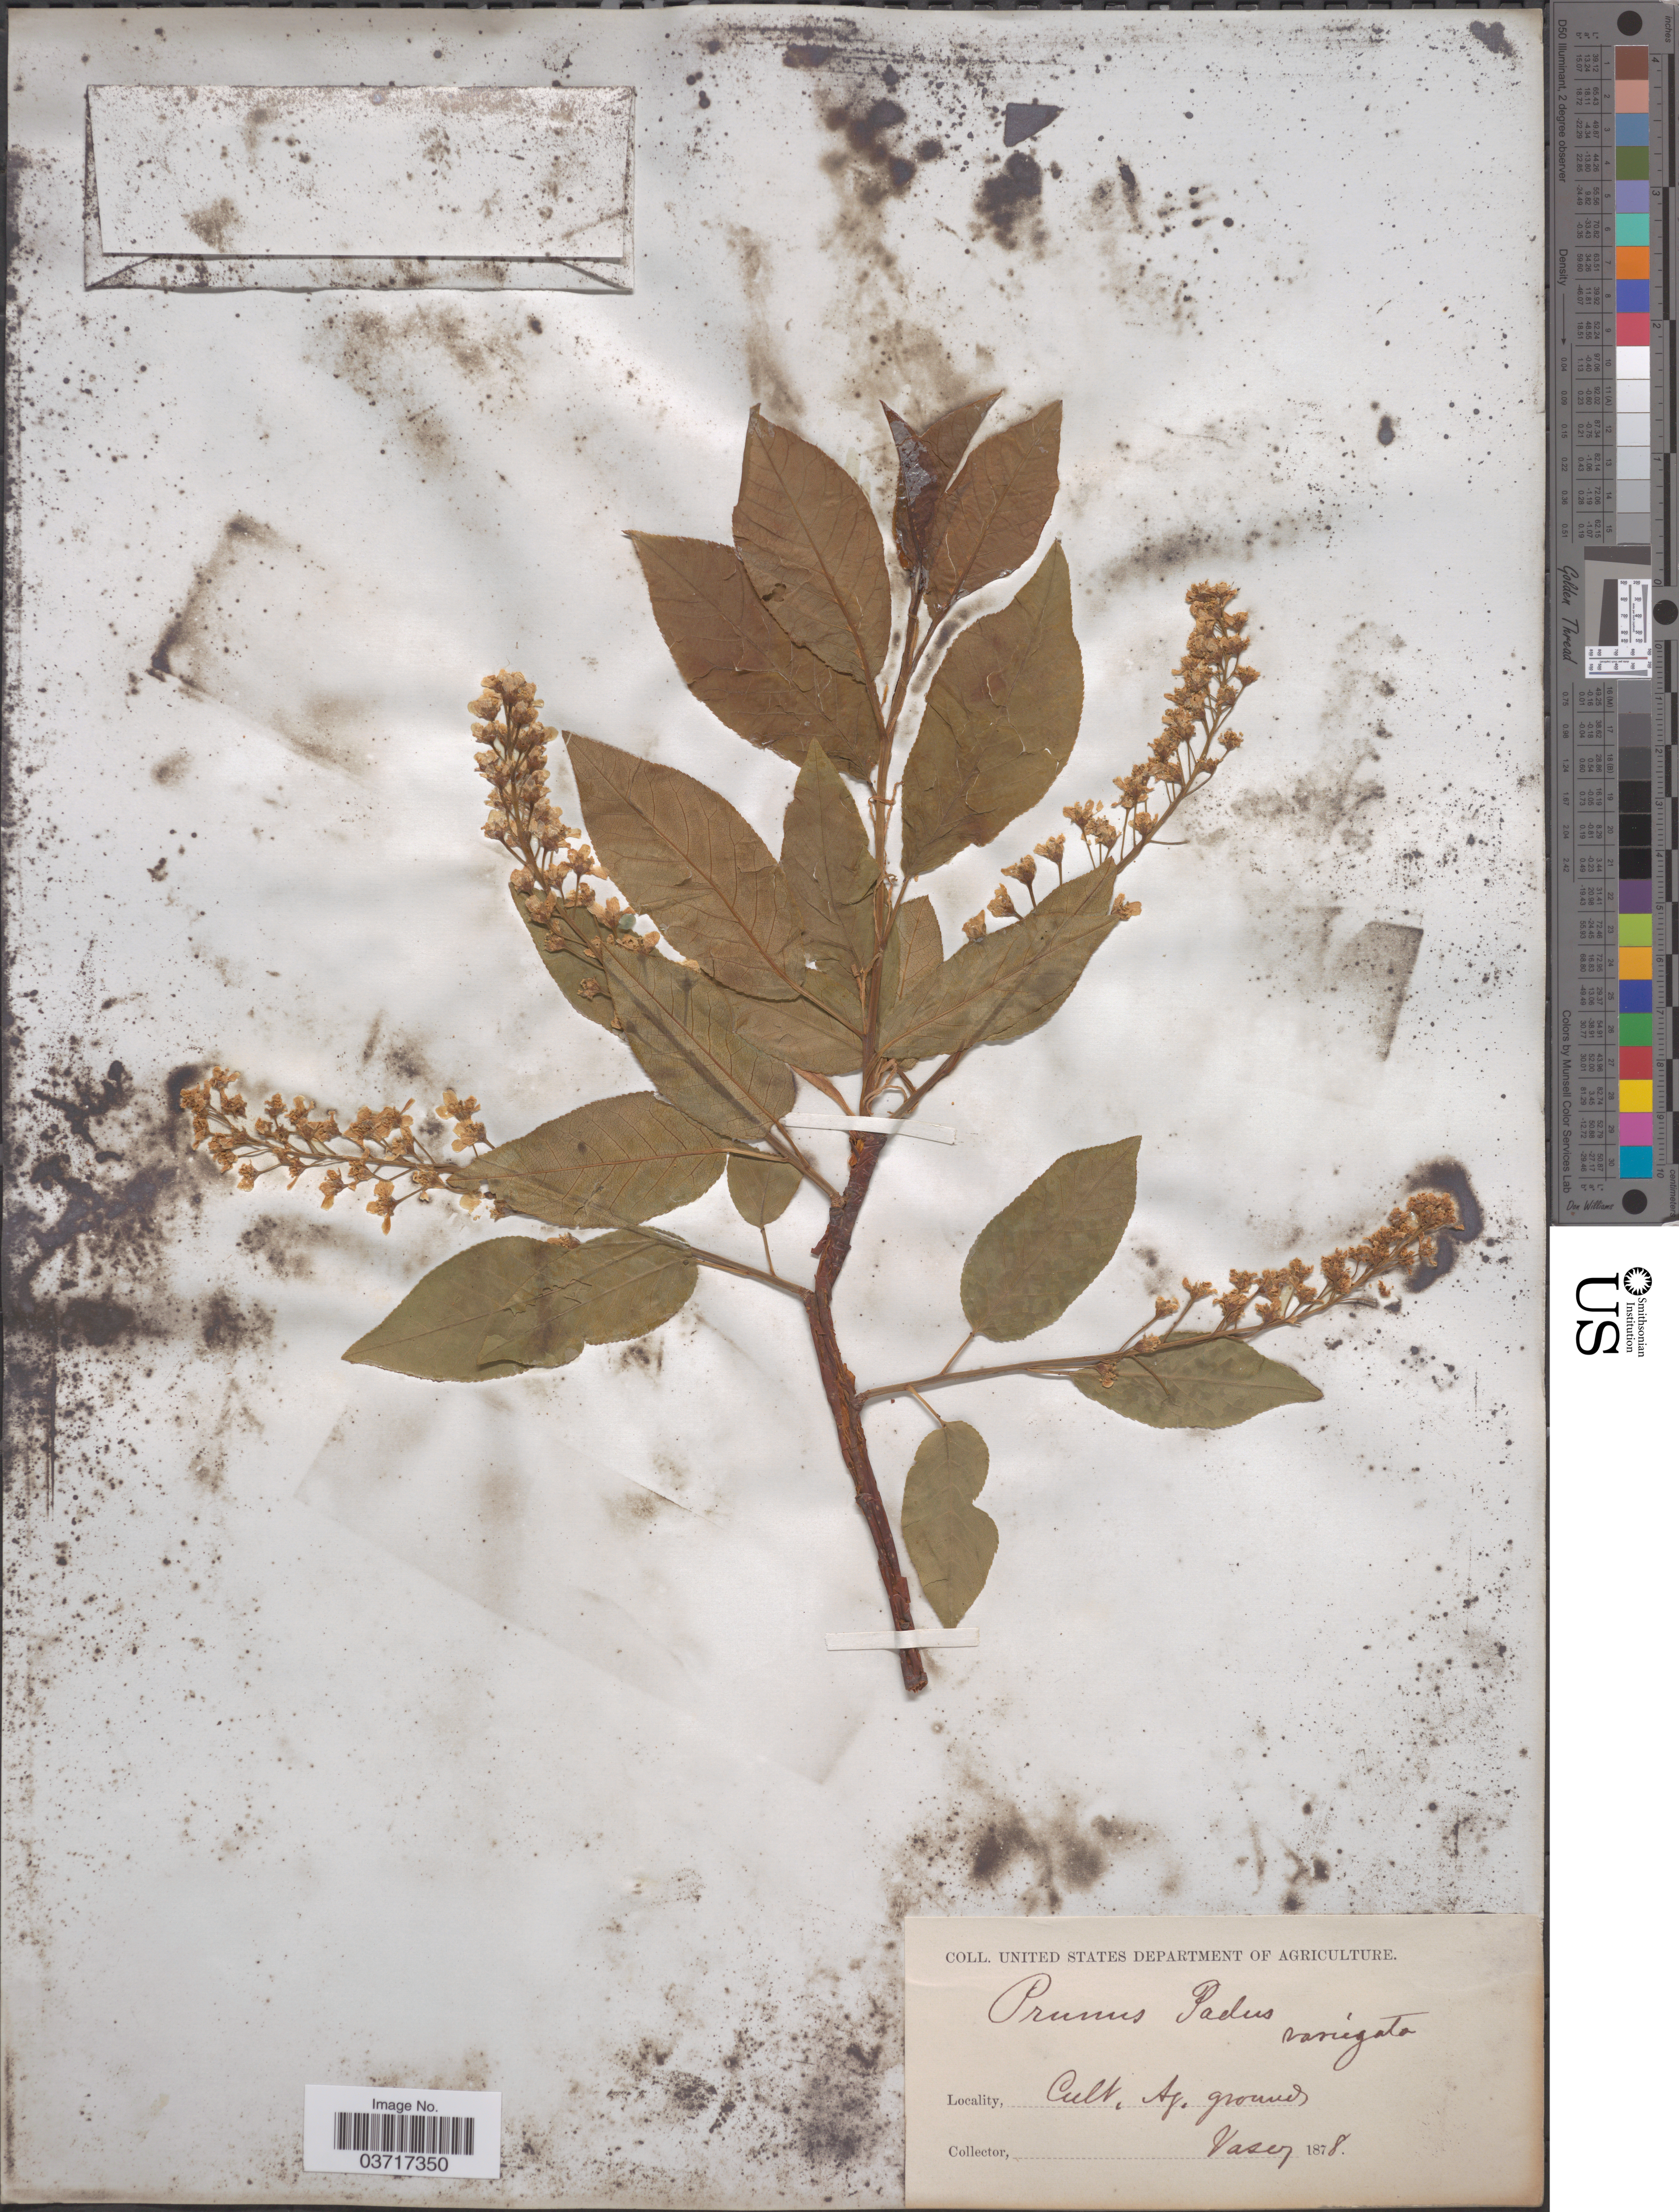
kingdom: Plantae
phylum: Tracheophyta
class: Magnoliopsida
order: Rosales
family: Rosaceae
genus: Prunus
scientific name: Prunus padus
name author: L.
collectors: Vasey, --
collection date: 1878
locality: Ag. grounds.